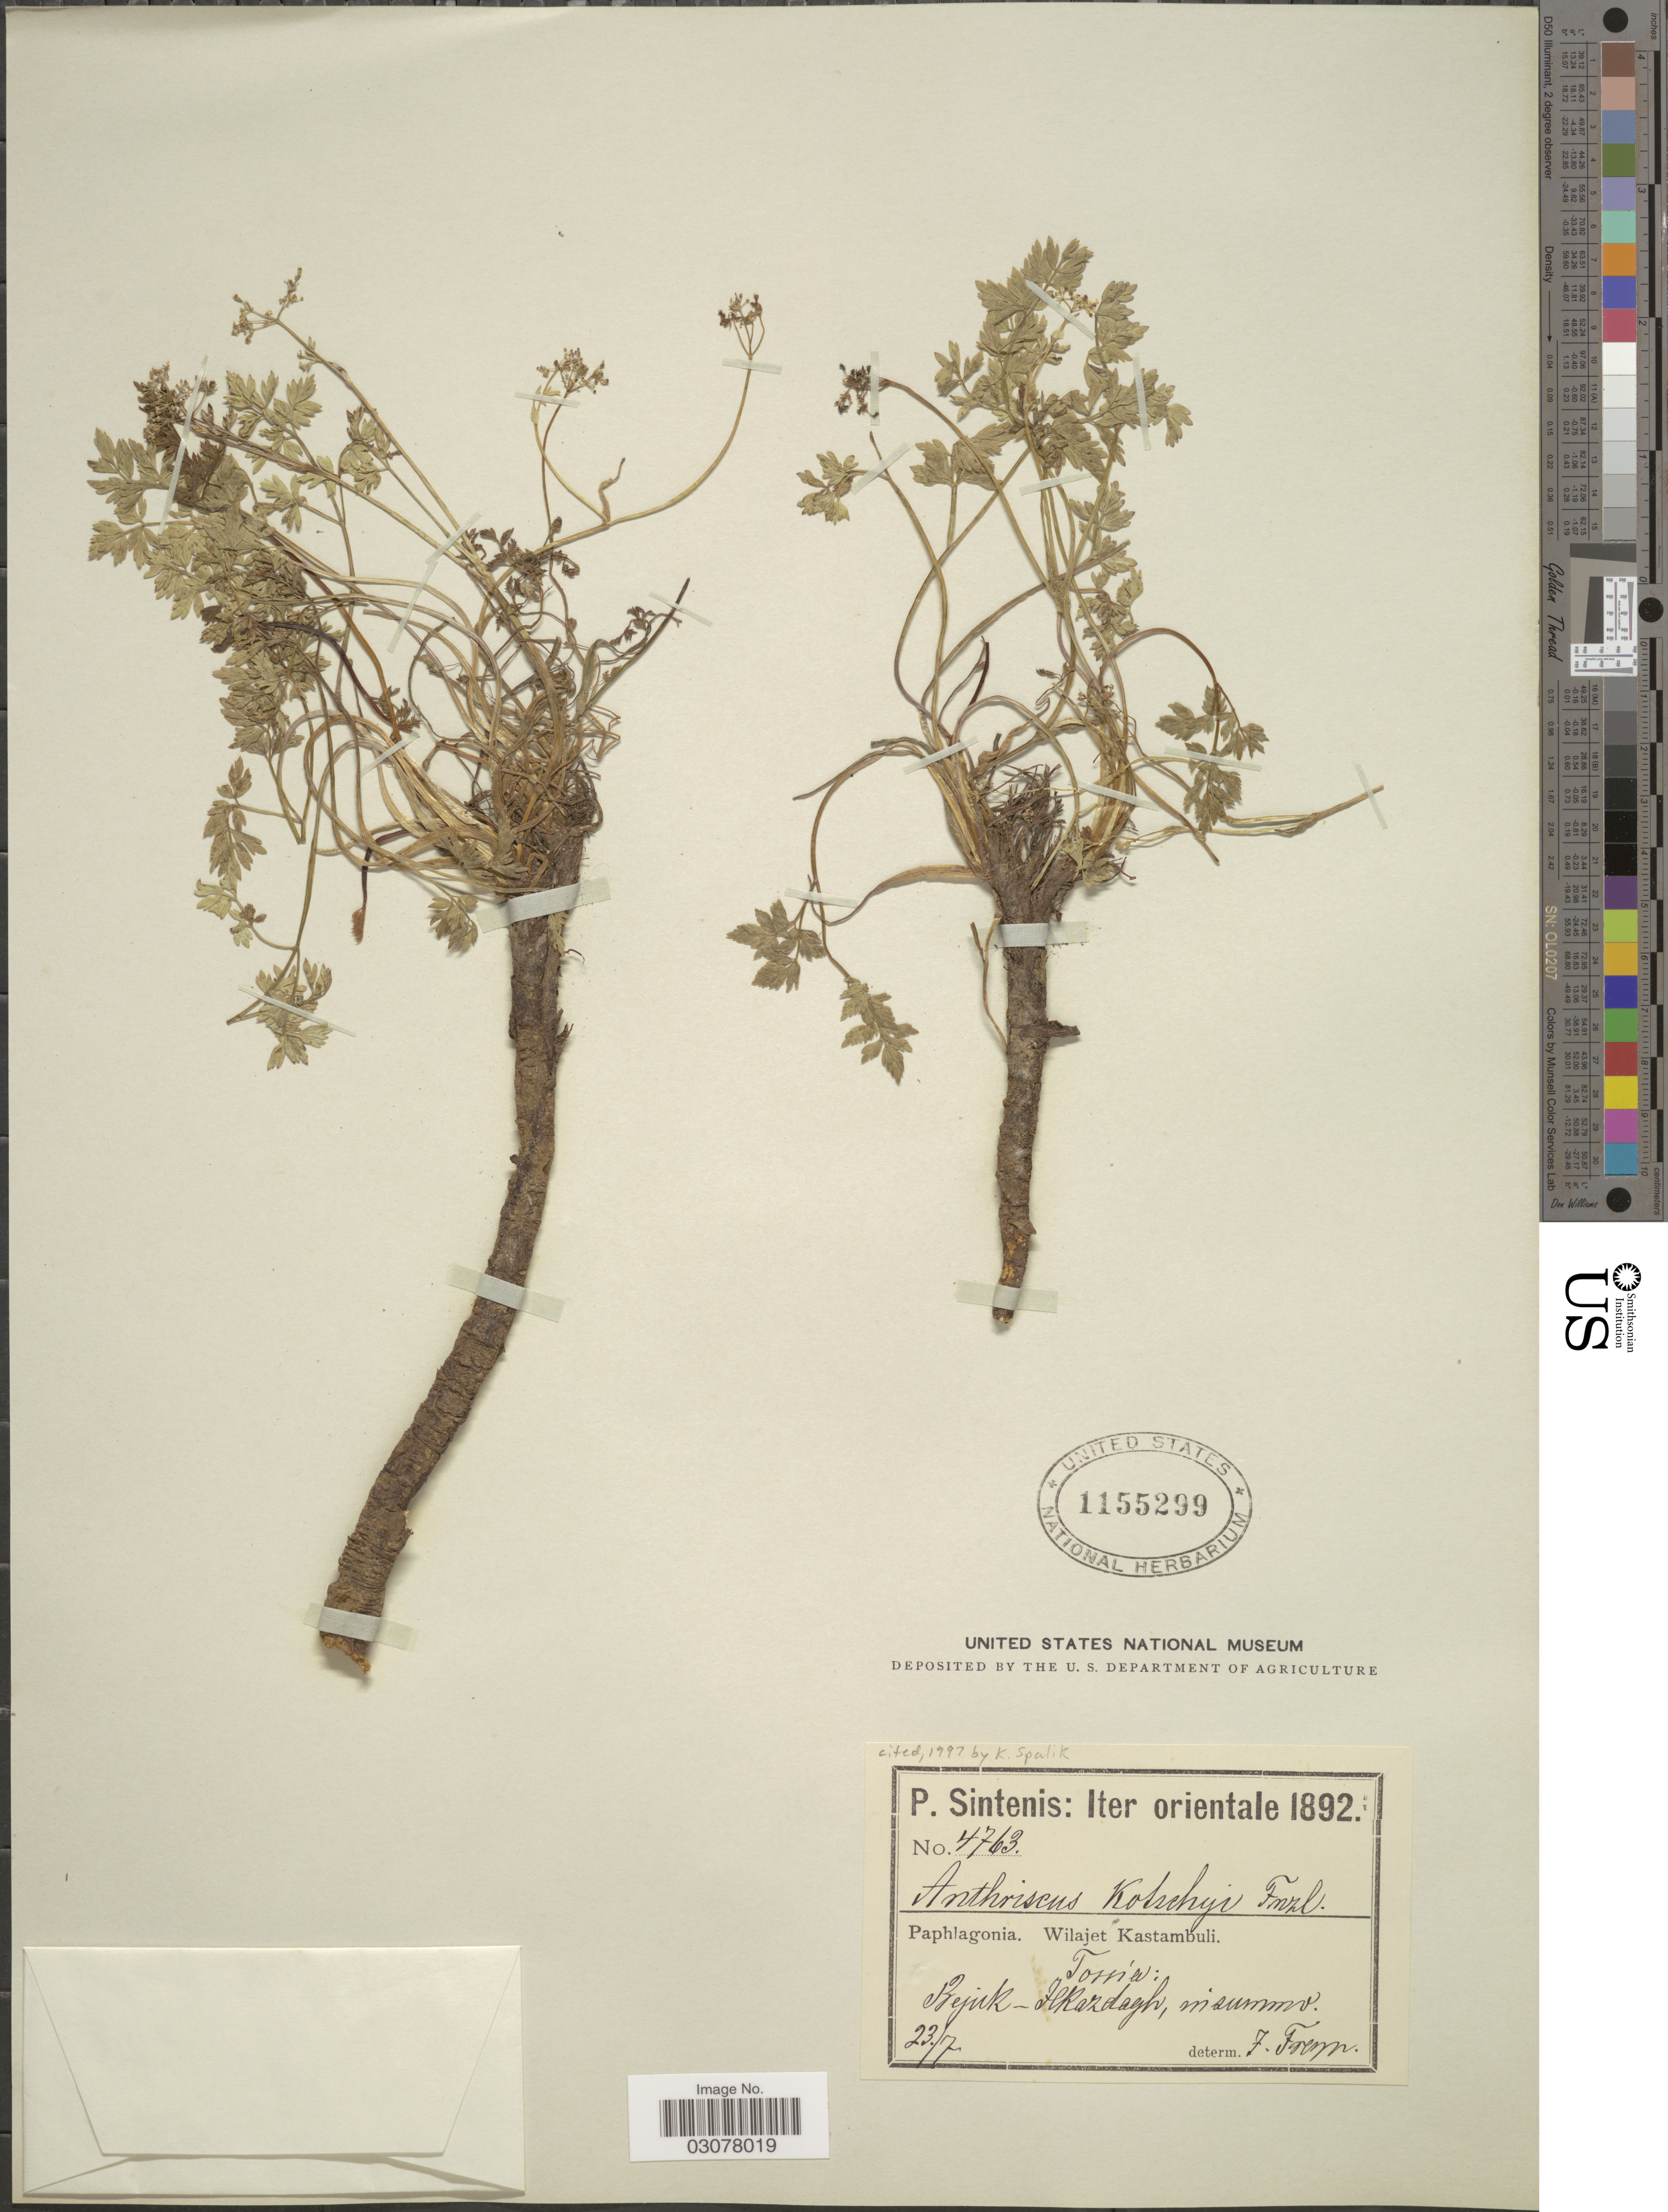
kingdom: Plantae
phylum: Tracheophyta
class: Magnoliopsida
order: Apiales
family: Apiaceae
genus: Anthriscus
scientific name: Anthriscus kotschyi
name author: Boiss. & Balansa in Boiss.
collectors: P. Sintenis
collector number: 4763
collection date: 1892-07-23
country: Turkey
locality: Orientale, Paphlagonia. Wilajet Kastambuli. Tossia: Rejuk-Hrazdagh.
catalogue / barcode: US 1155299